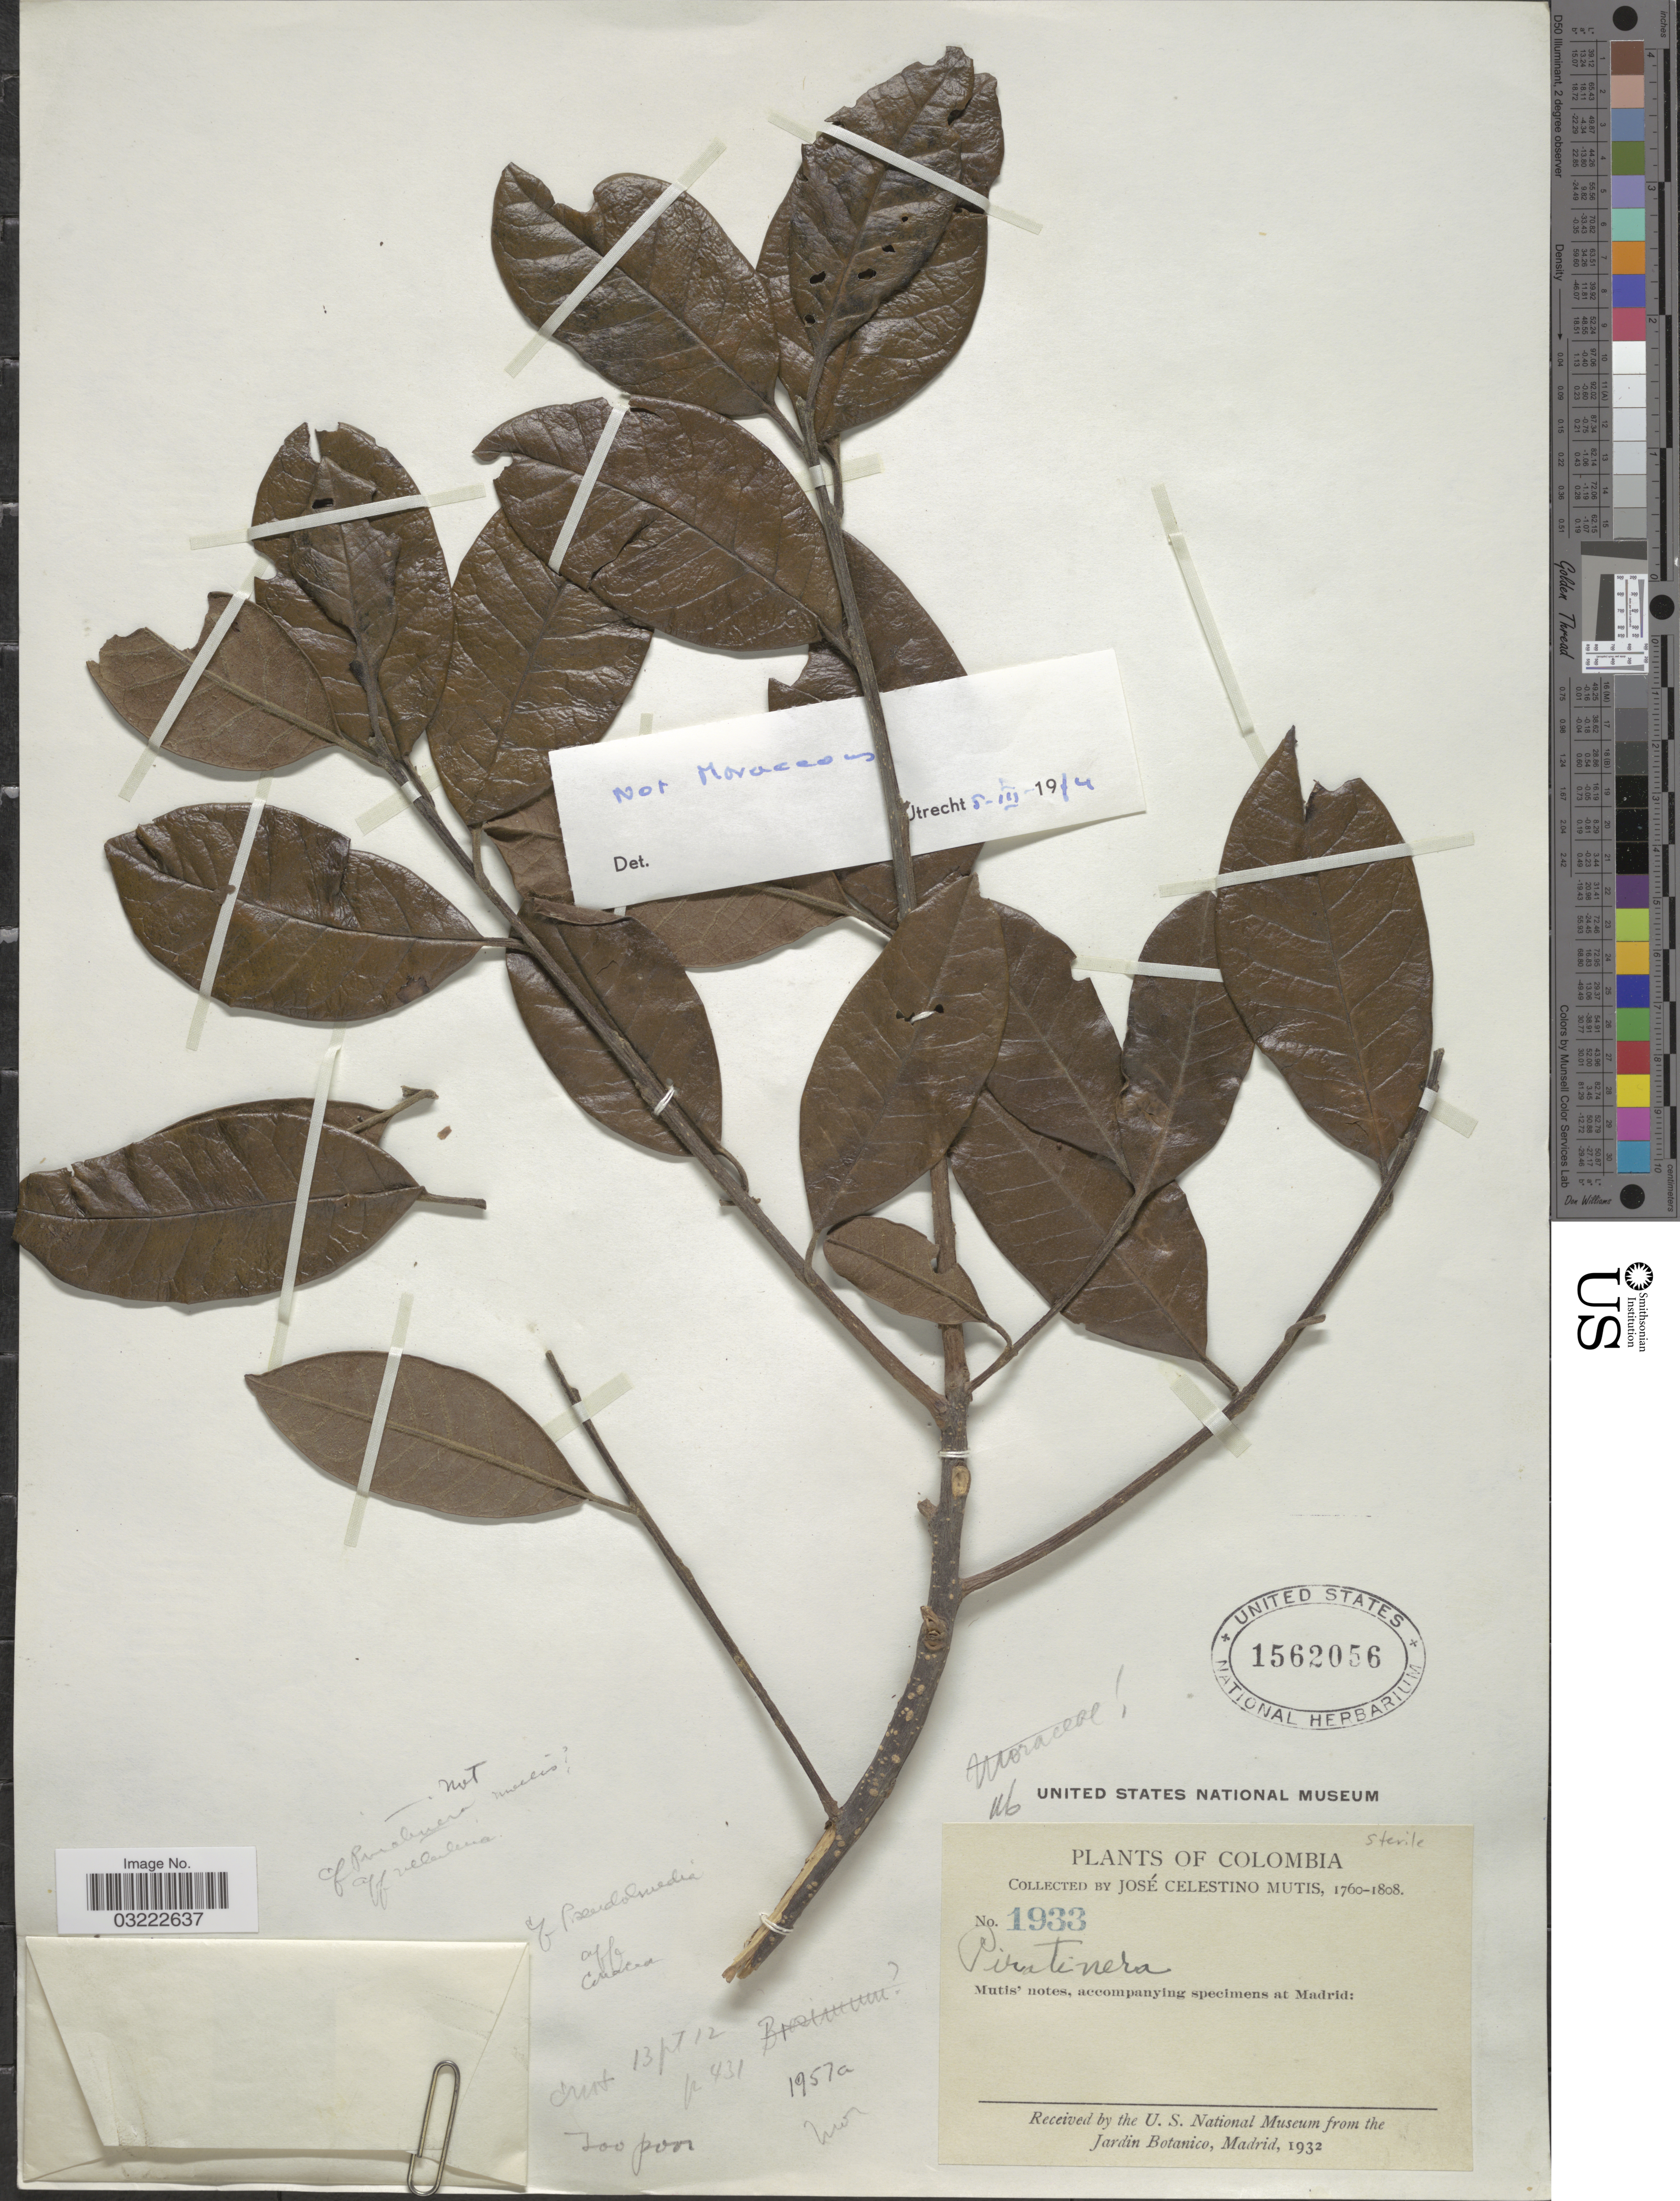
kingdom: Plantae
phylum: Tracheophyta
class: Magnoliopsida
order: Aquifoliales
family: Aquifoliaceae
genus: Ilex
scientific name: Ilex sp.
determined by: Ávila, F. A.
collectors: J. C. B. Mutis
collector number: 1933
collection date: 1760/1808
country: Colombia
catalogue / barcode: US 1562056